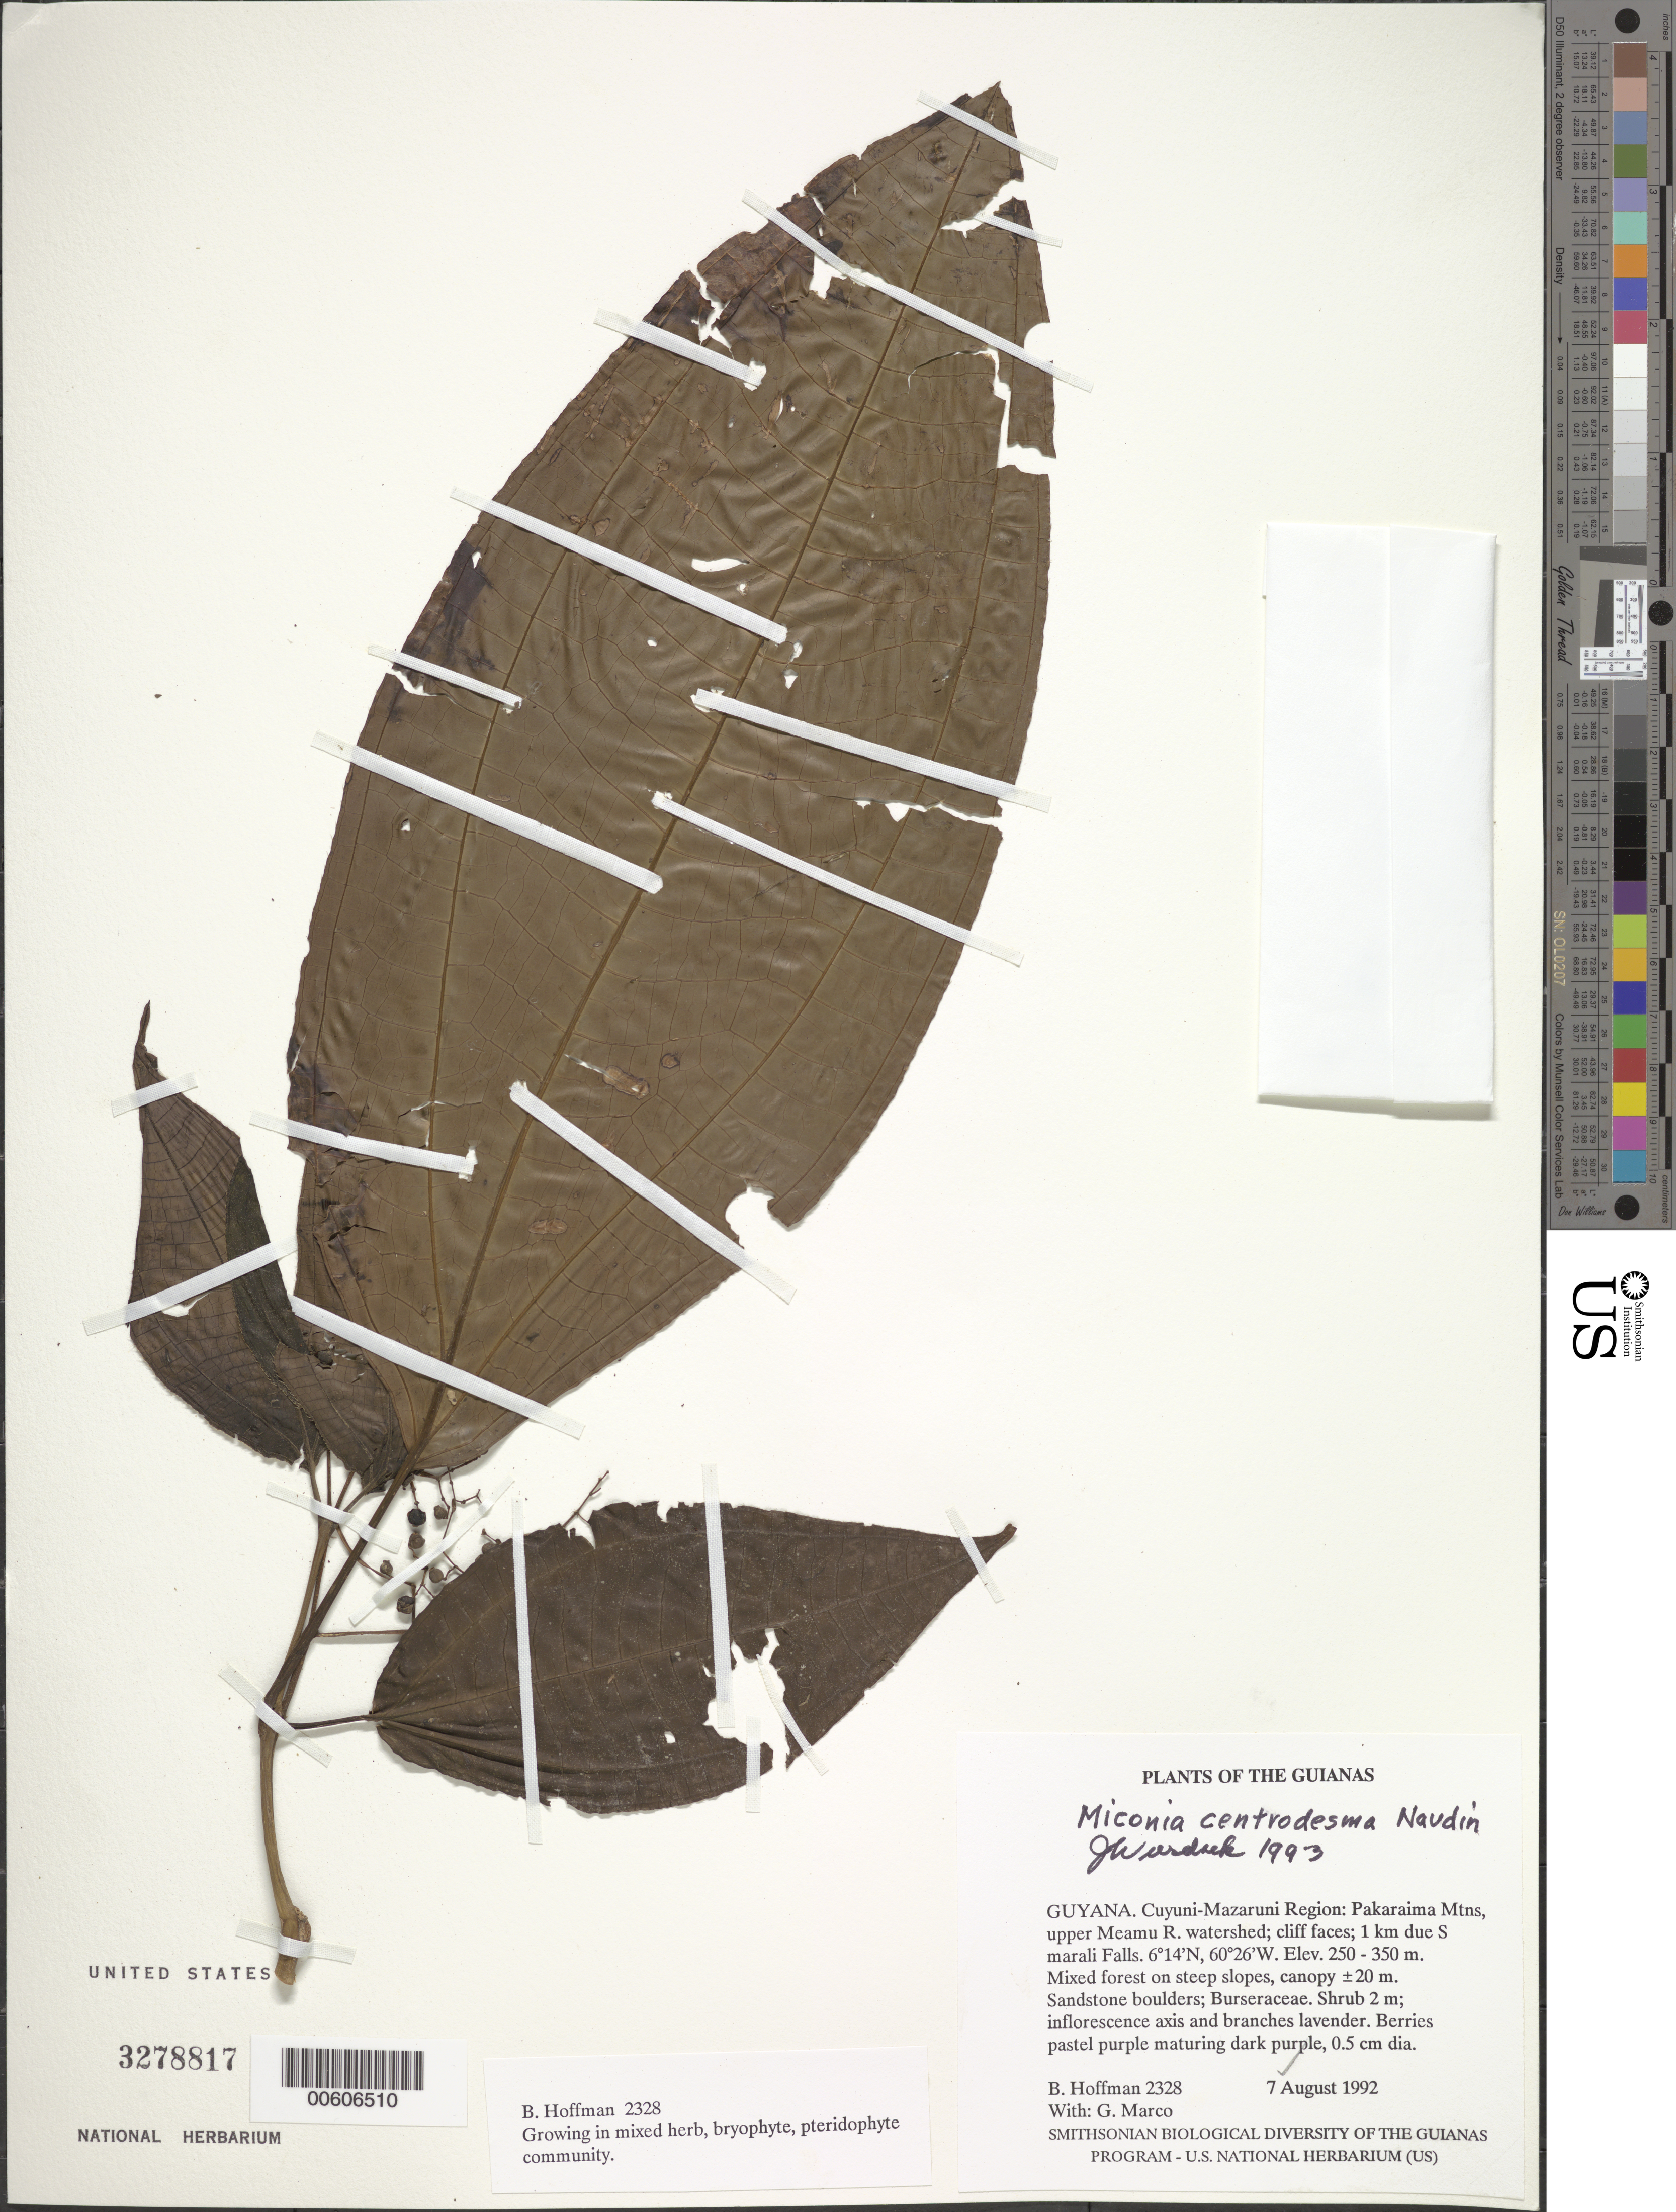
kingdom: Plantae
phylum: Tracheophyta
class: Magnoliopsida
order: Myrtales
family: Melastomataceae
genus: Miconia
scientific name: Miconia centrodesma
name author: Naudin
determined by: Wurdack, John J., (US), US (UNITED STATES)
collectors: B. Hoffman & G. Marco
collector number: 2328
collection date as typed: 7 August 1992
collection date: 1992-08-07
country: Guyana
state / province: Cuyuni-Mazaruni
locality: Pakaraima Mountains, upper Meamu River watershed; cliff faces; 1 km due S of Marali Falls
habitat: Mixed forest on steep slopes, canopy ±20 m. Sandstone boulders; Burseraceae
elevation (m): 250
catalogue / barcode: US 3278817